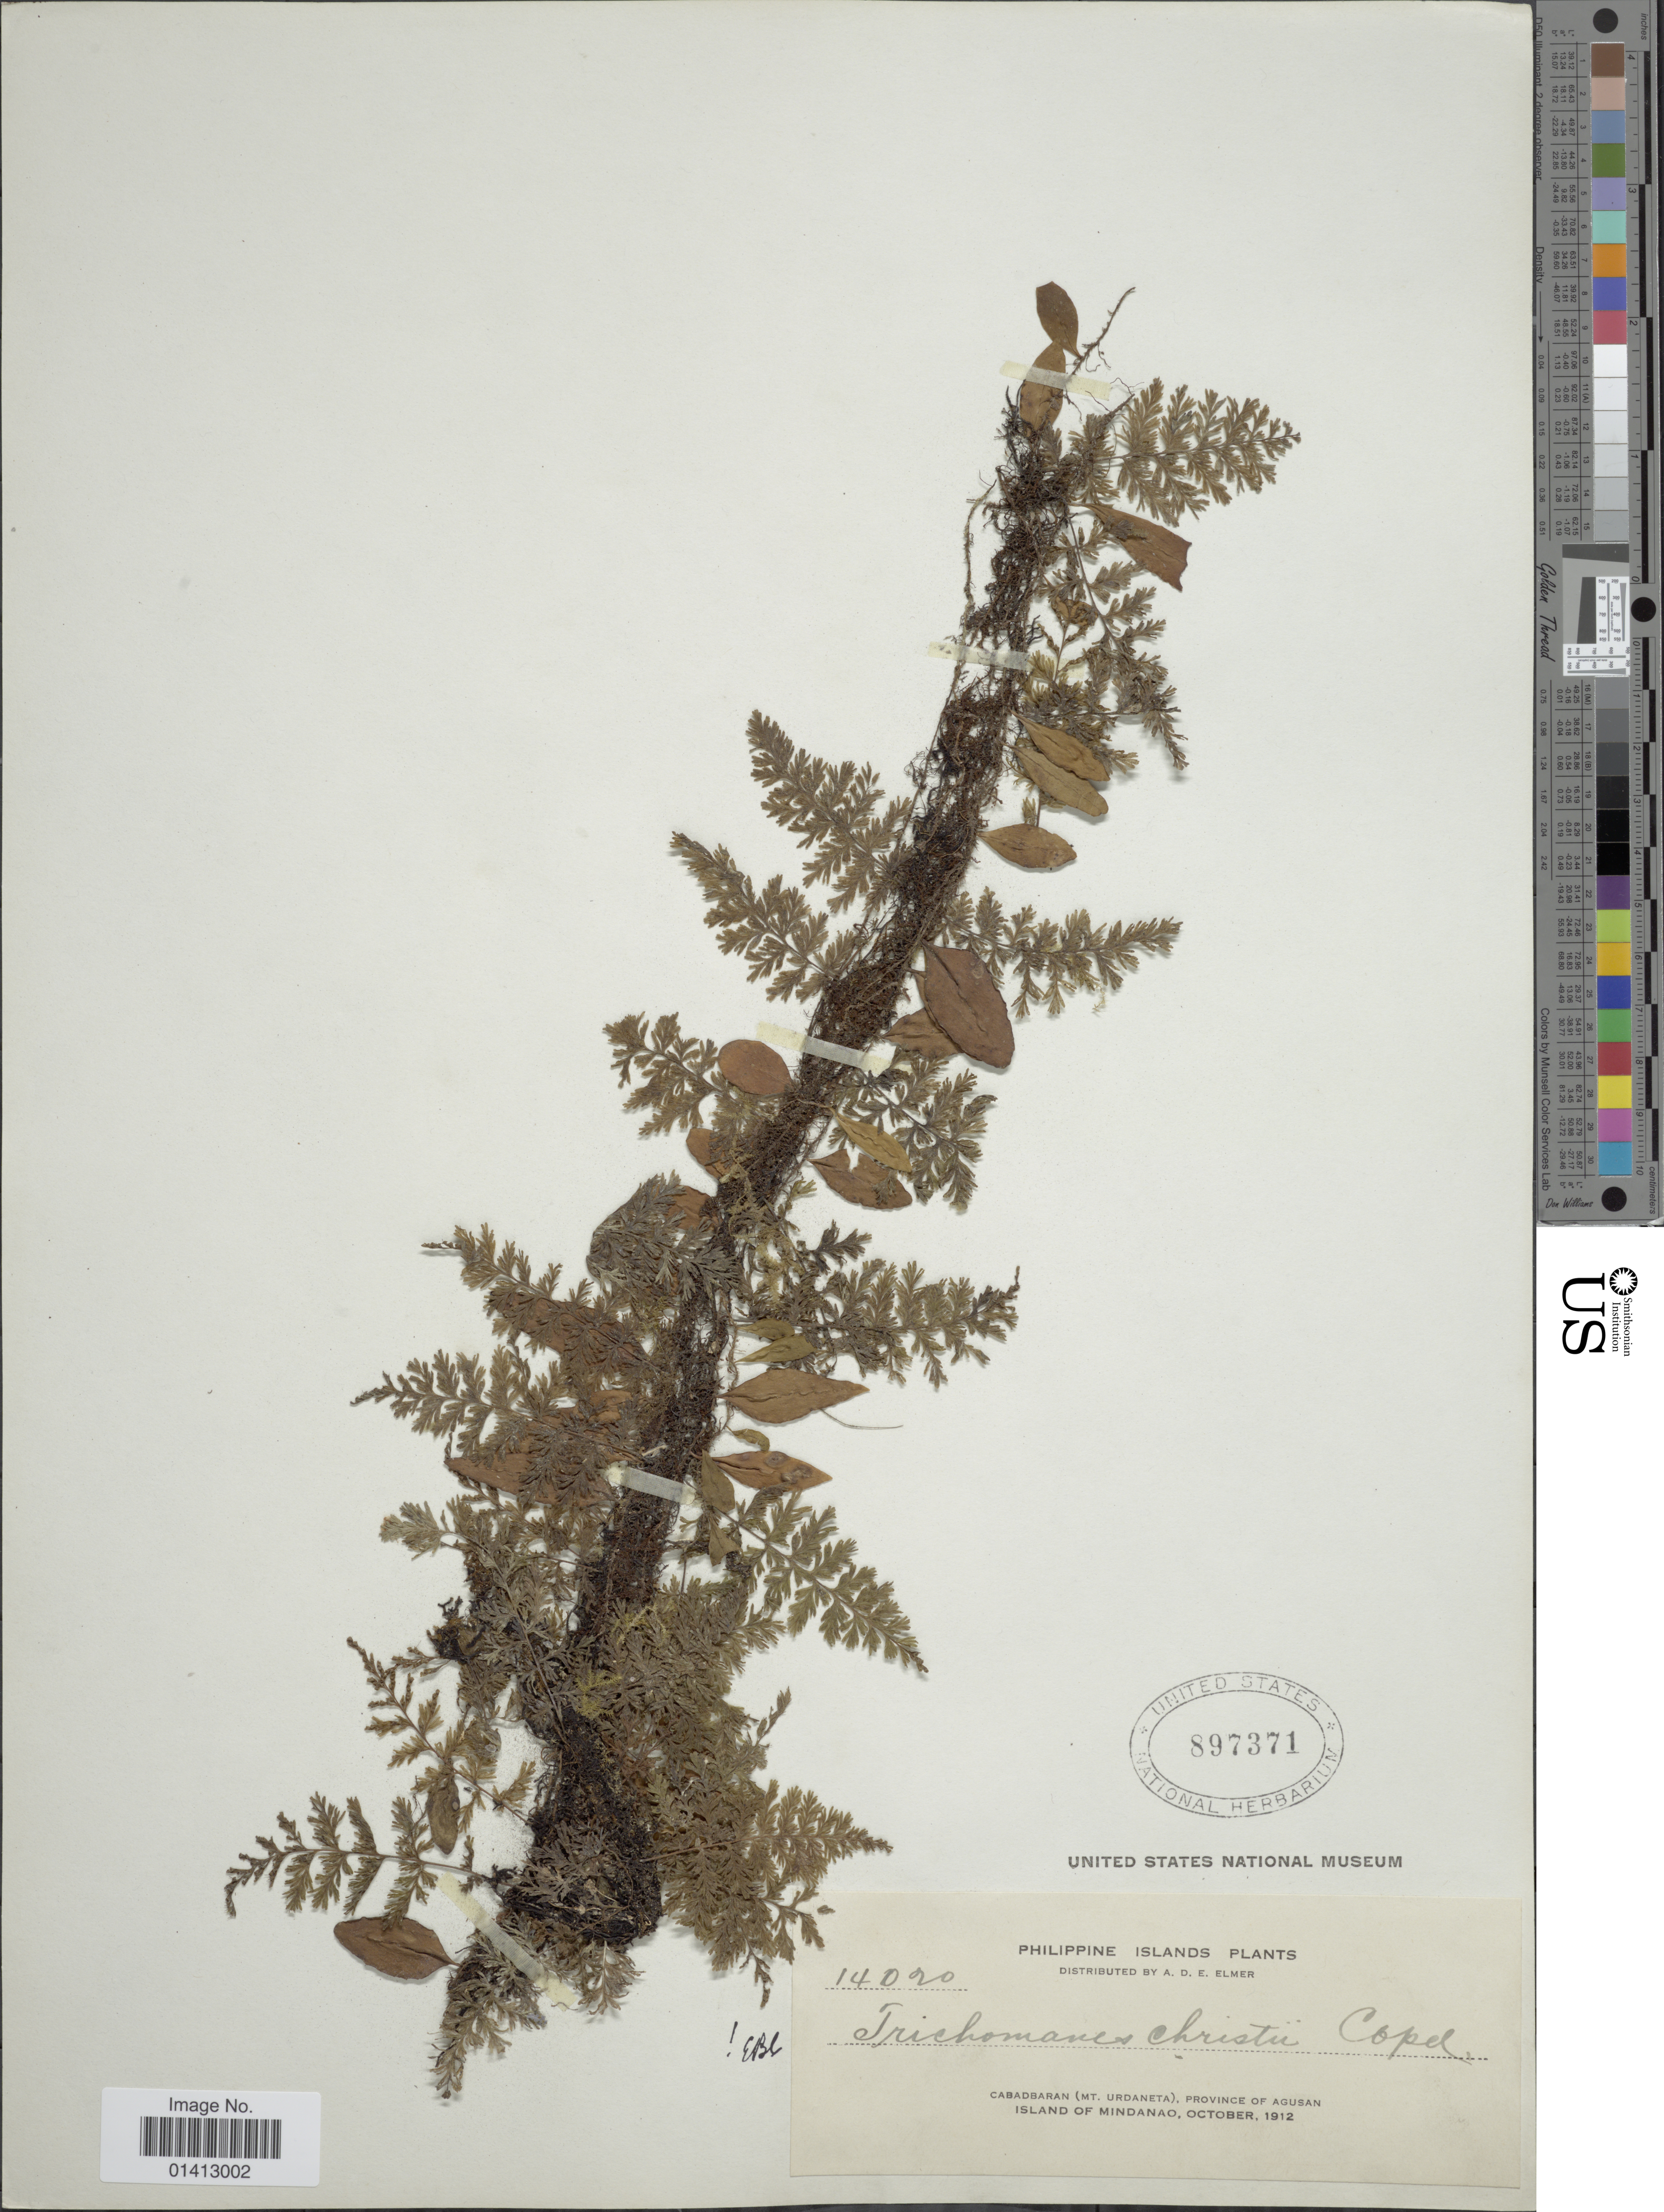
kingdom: Plantae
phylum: Tracheophyta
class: Polypodiopsida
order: Hymenophyllales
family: Hymenophyllaceae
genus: Crepidomanes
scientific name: Crepidomanes christii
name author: (Copel.) Copel.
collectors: A. D. E. Elmer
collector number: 14020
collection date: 1912-10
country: Philippines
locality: Cabadbaran (Mt Urdaneta), province of Agusan, Island of Mindanao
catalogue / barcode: US 897371